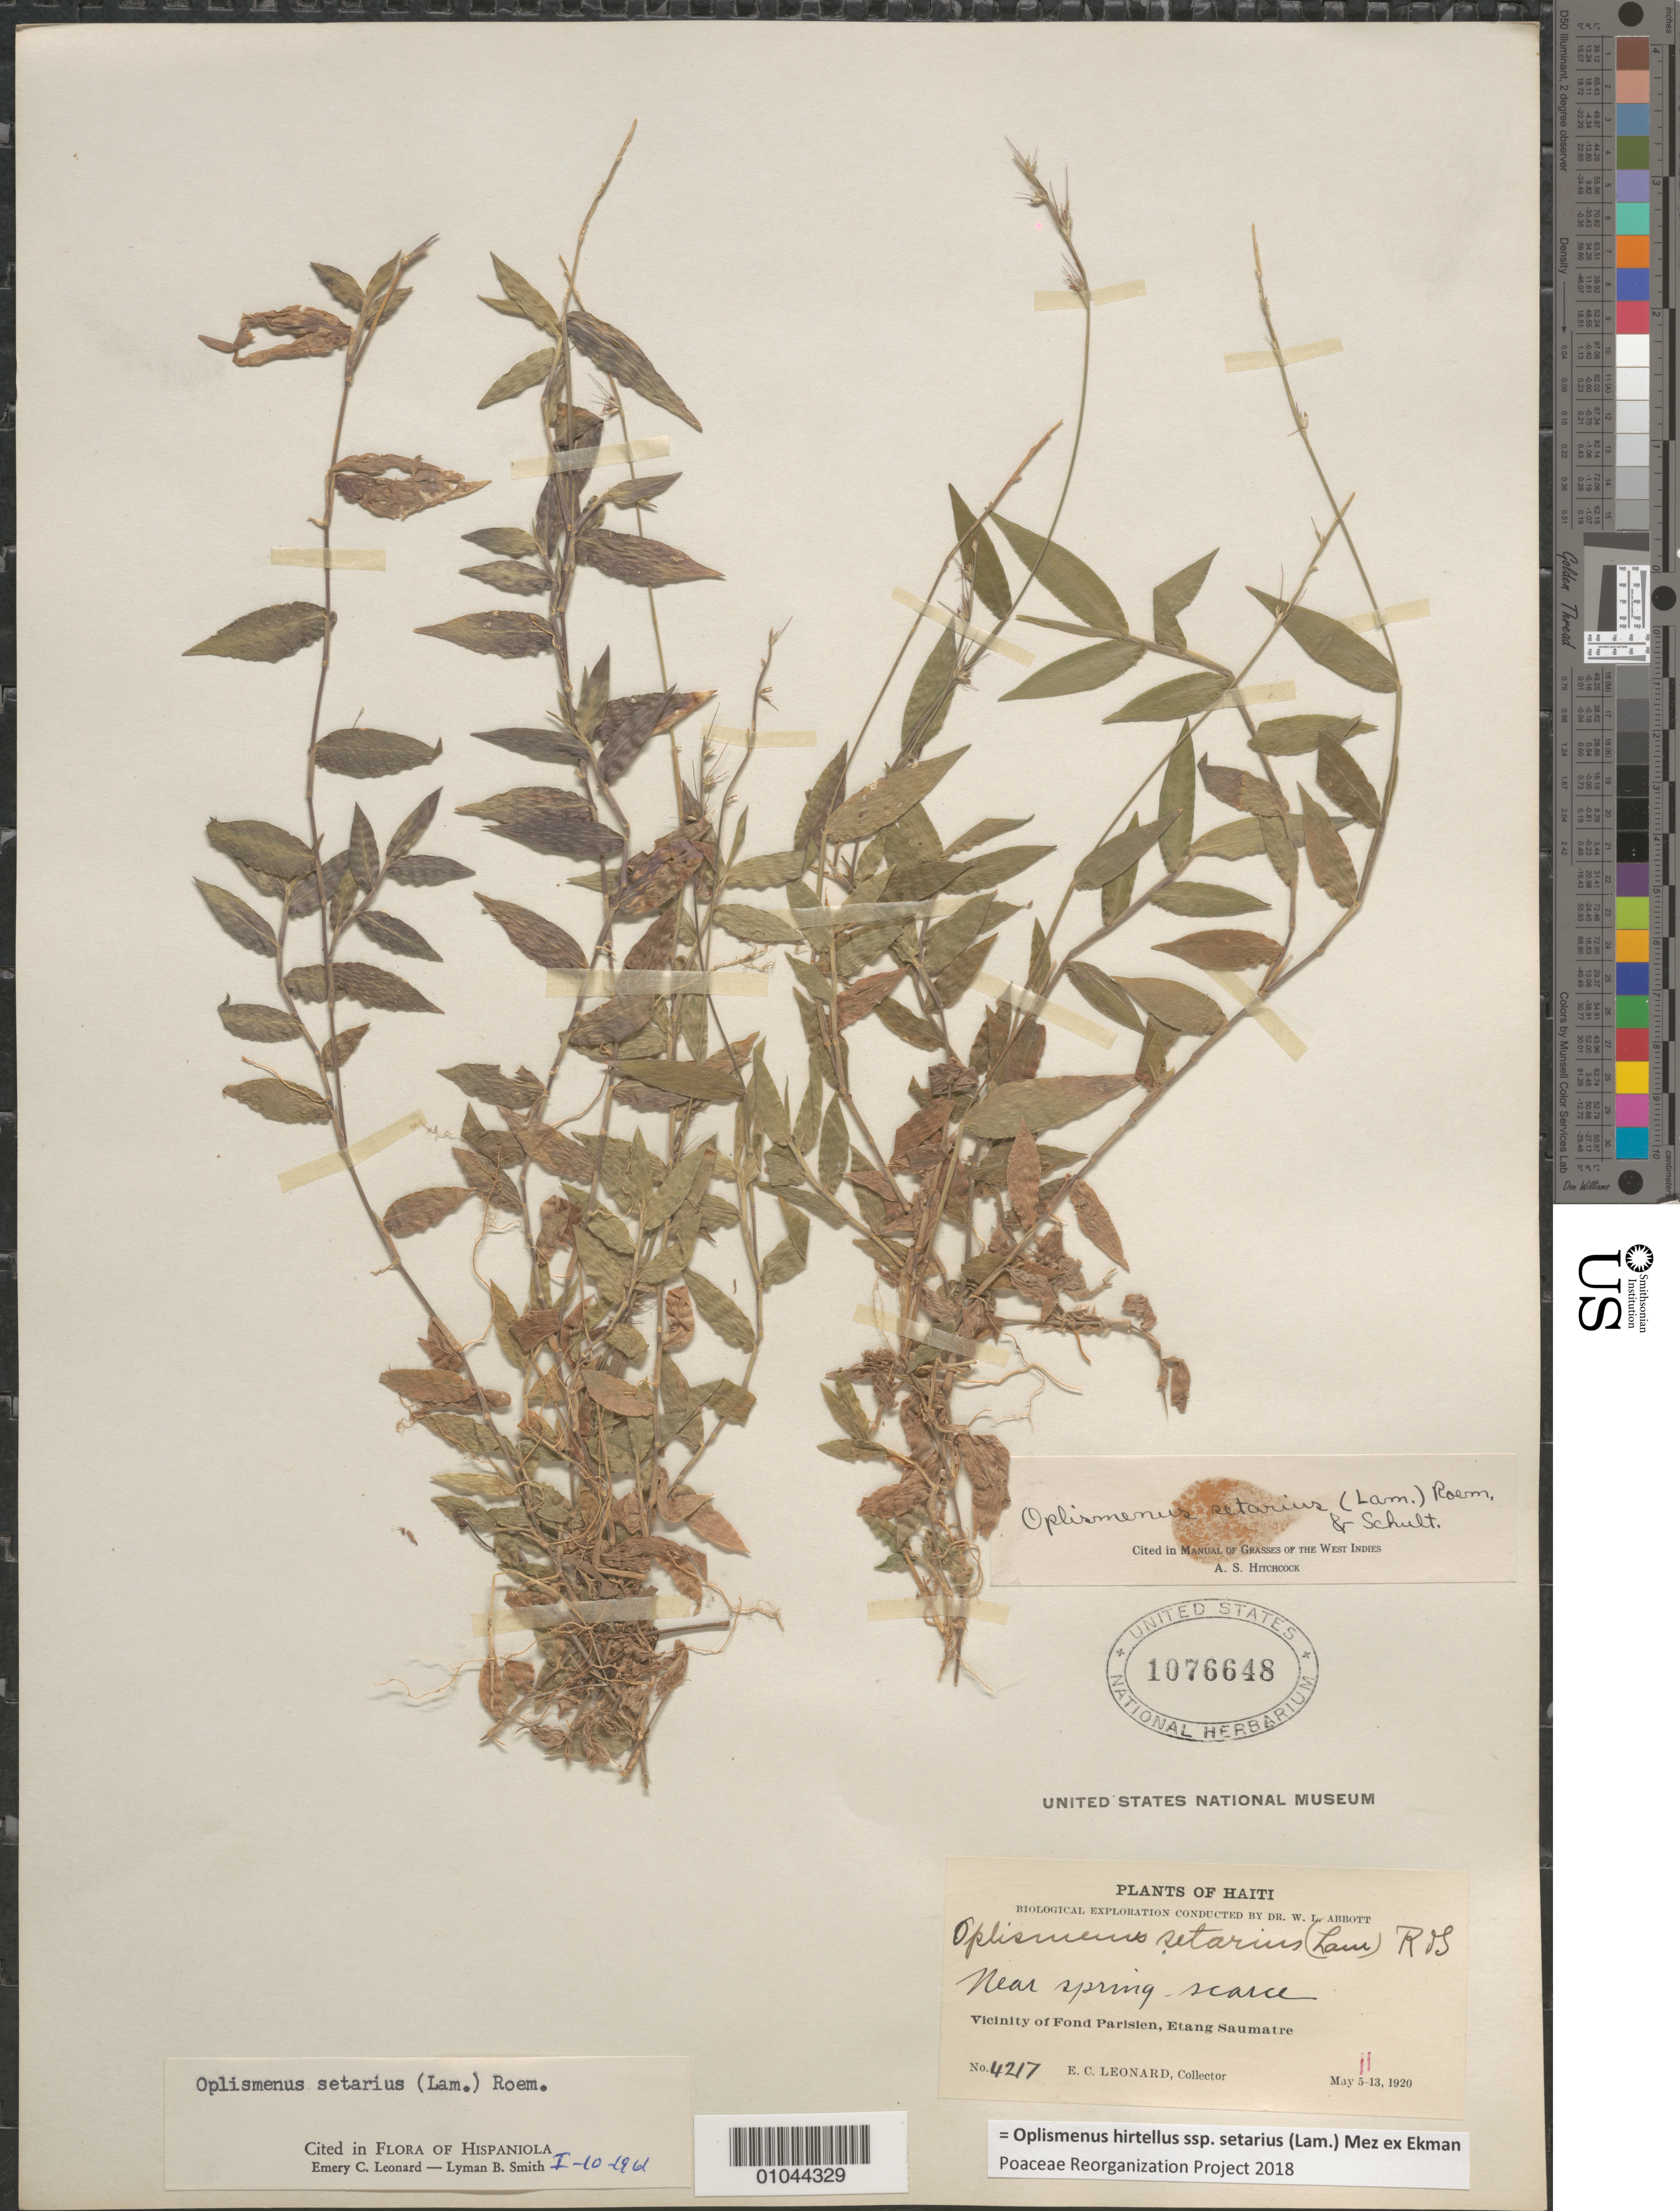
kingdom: Plantae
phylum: Tracheophyta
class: Liliopsida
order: Poales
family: Poaceae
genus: Oplismenus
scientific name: Oplismenus hirtellus subsp. setarius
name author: (Lam.) Mez ex Ekman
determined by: Poaceae Reorganization Project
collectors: E. C. Leonard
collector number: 4217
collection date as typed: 05 May 1920 to 13 May 1920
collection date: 1920-05-05/1920-05-13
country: Haiti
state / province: Óuest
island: Hispaniola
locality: Etang Saumatre, Fond Parisien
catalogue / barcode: US 1076648